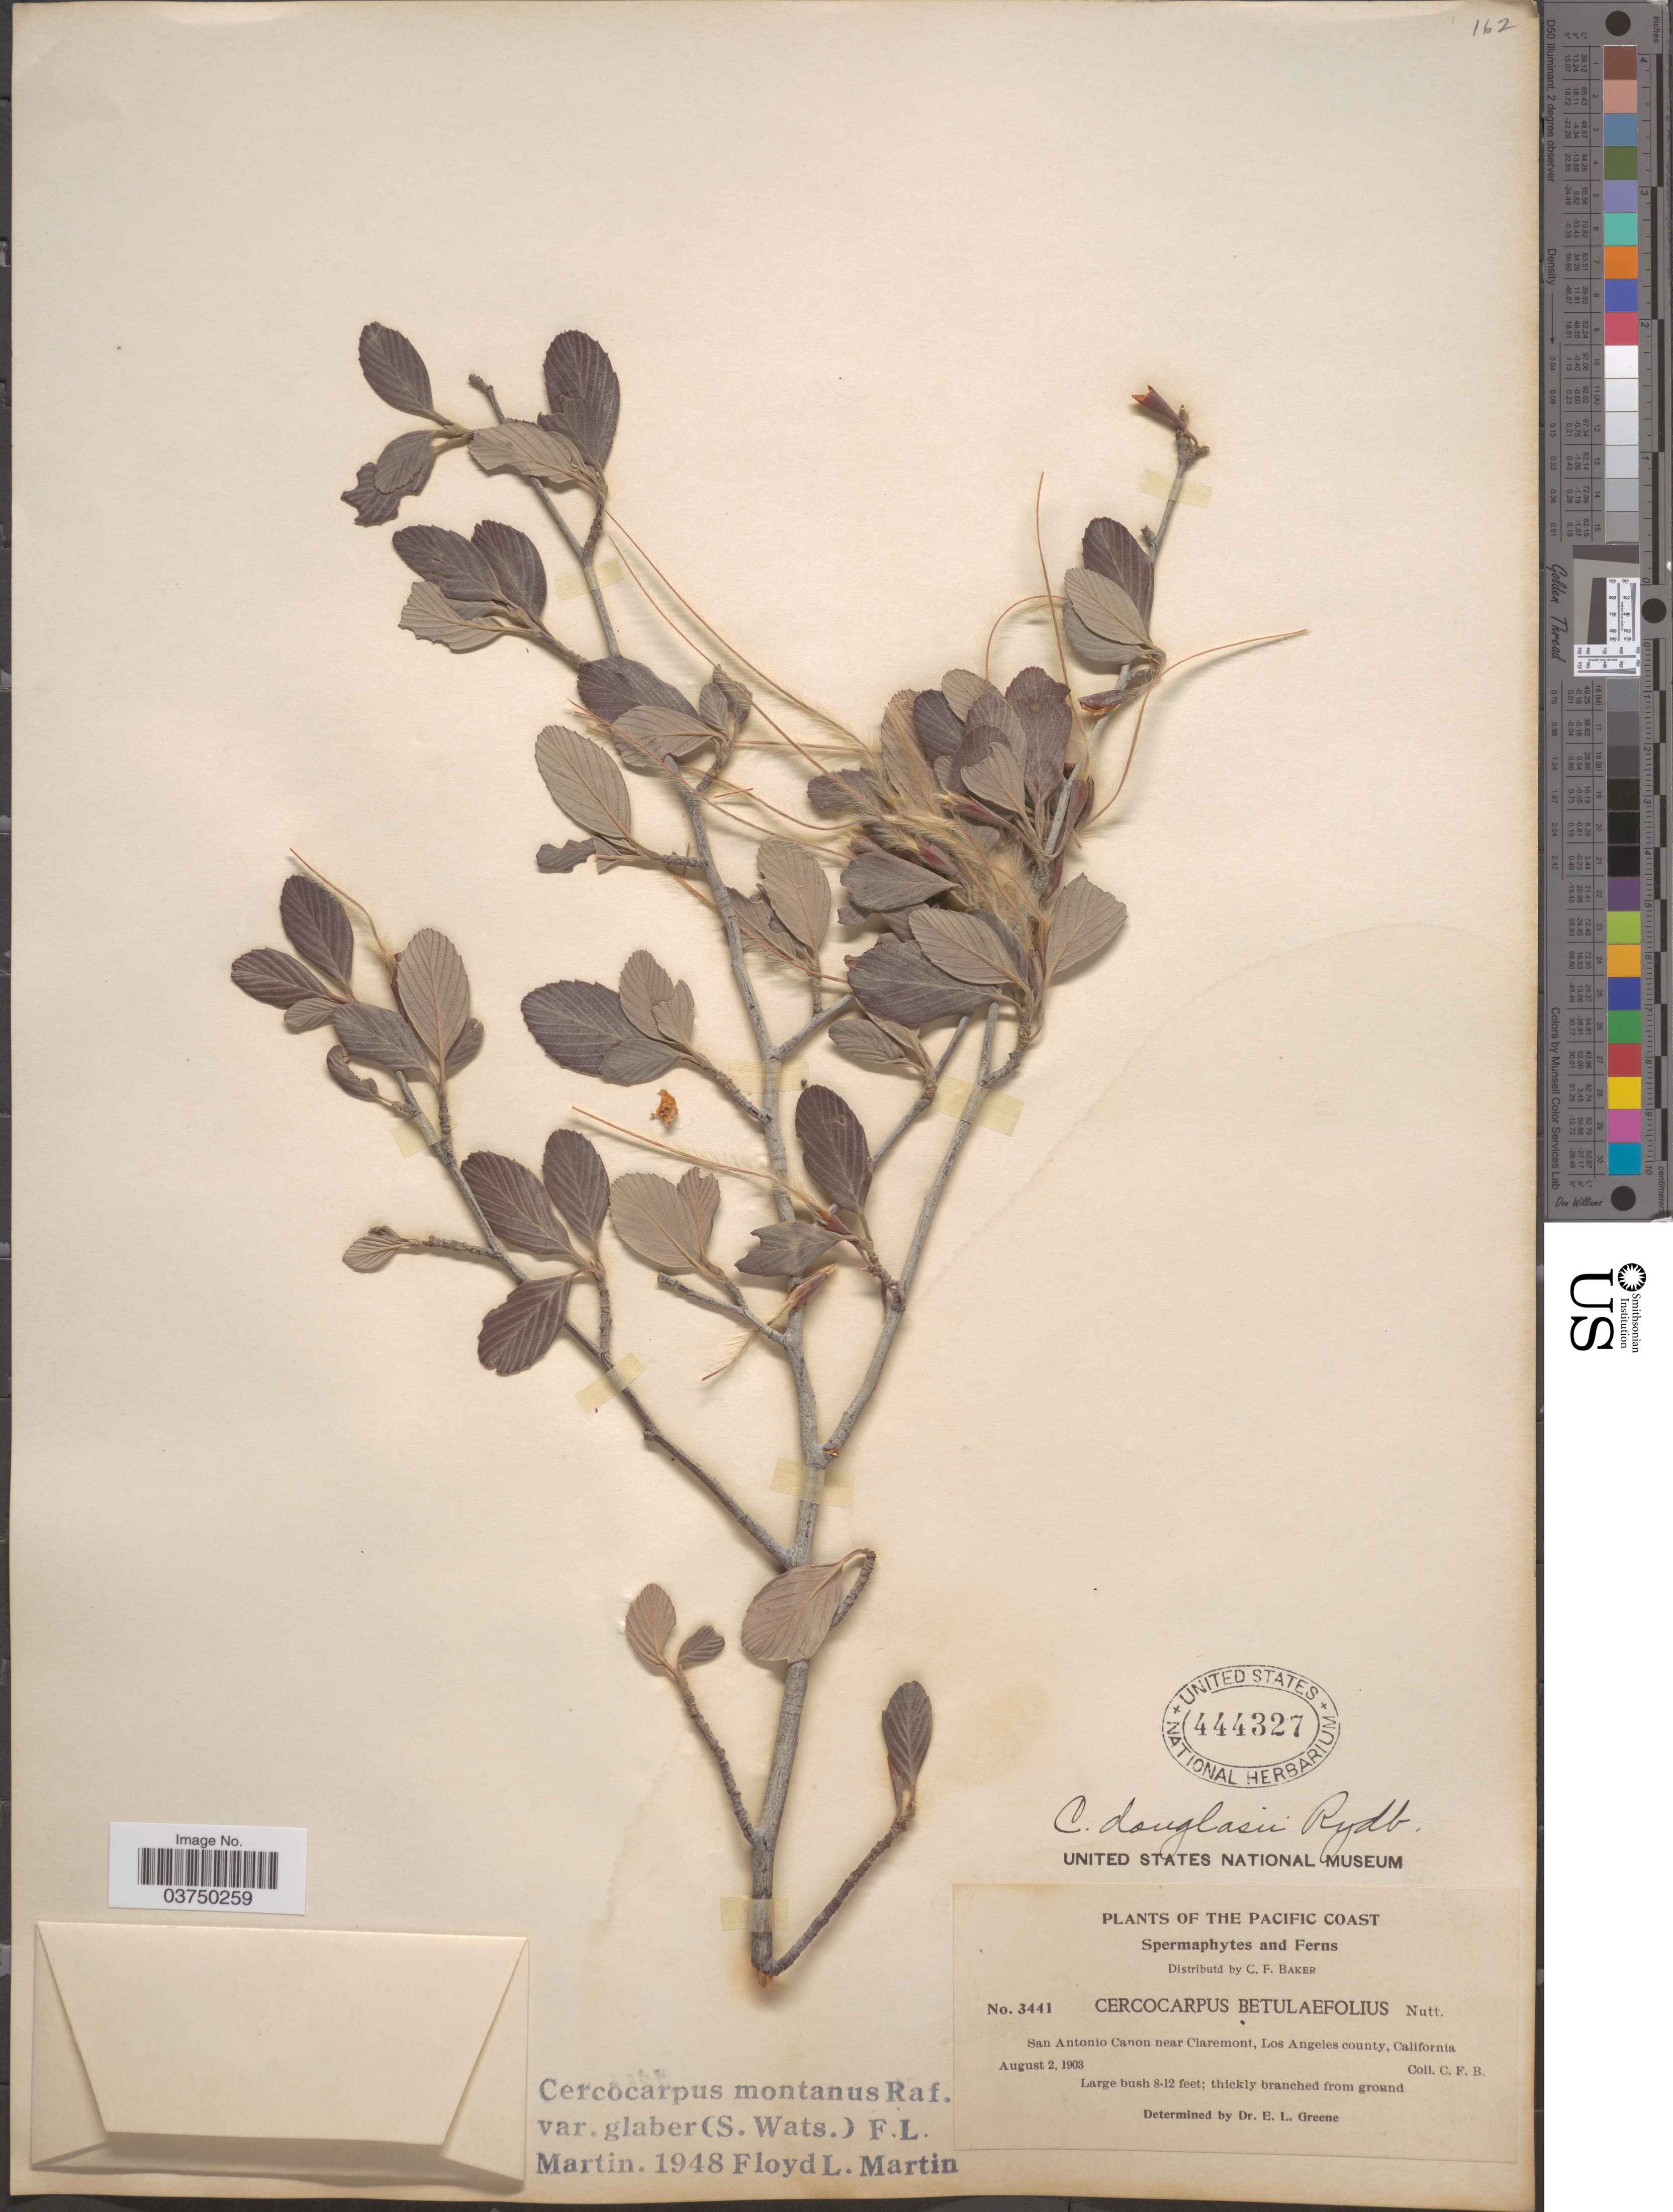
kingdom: Plantae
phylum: Tracheophyta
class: Magnoliopsida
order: Rosales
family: Rosaceae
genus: Cercocarpus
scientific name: Cercocarpus montanus var. glaber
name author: (S. Watson) F.L. Martin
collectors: C. F. Baker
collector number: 3441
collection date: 1903-08-02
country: United States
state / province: California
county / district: Los Angeles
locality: Pacific Coast. San Antonio Canon near Claremont, Los Angeles county.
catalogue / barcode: US 444327